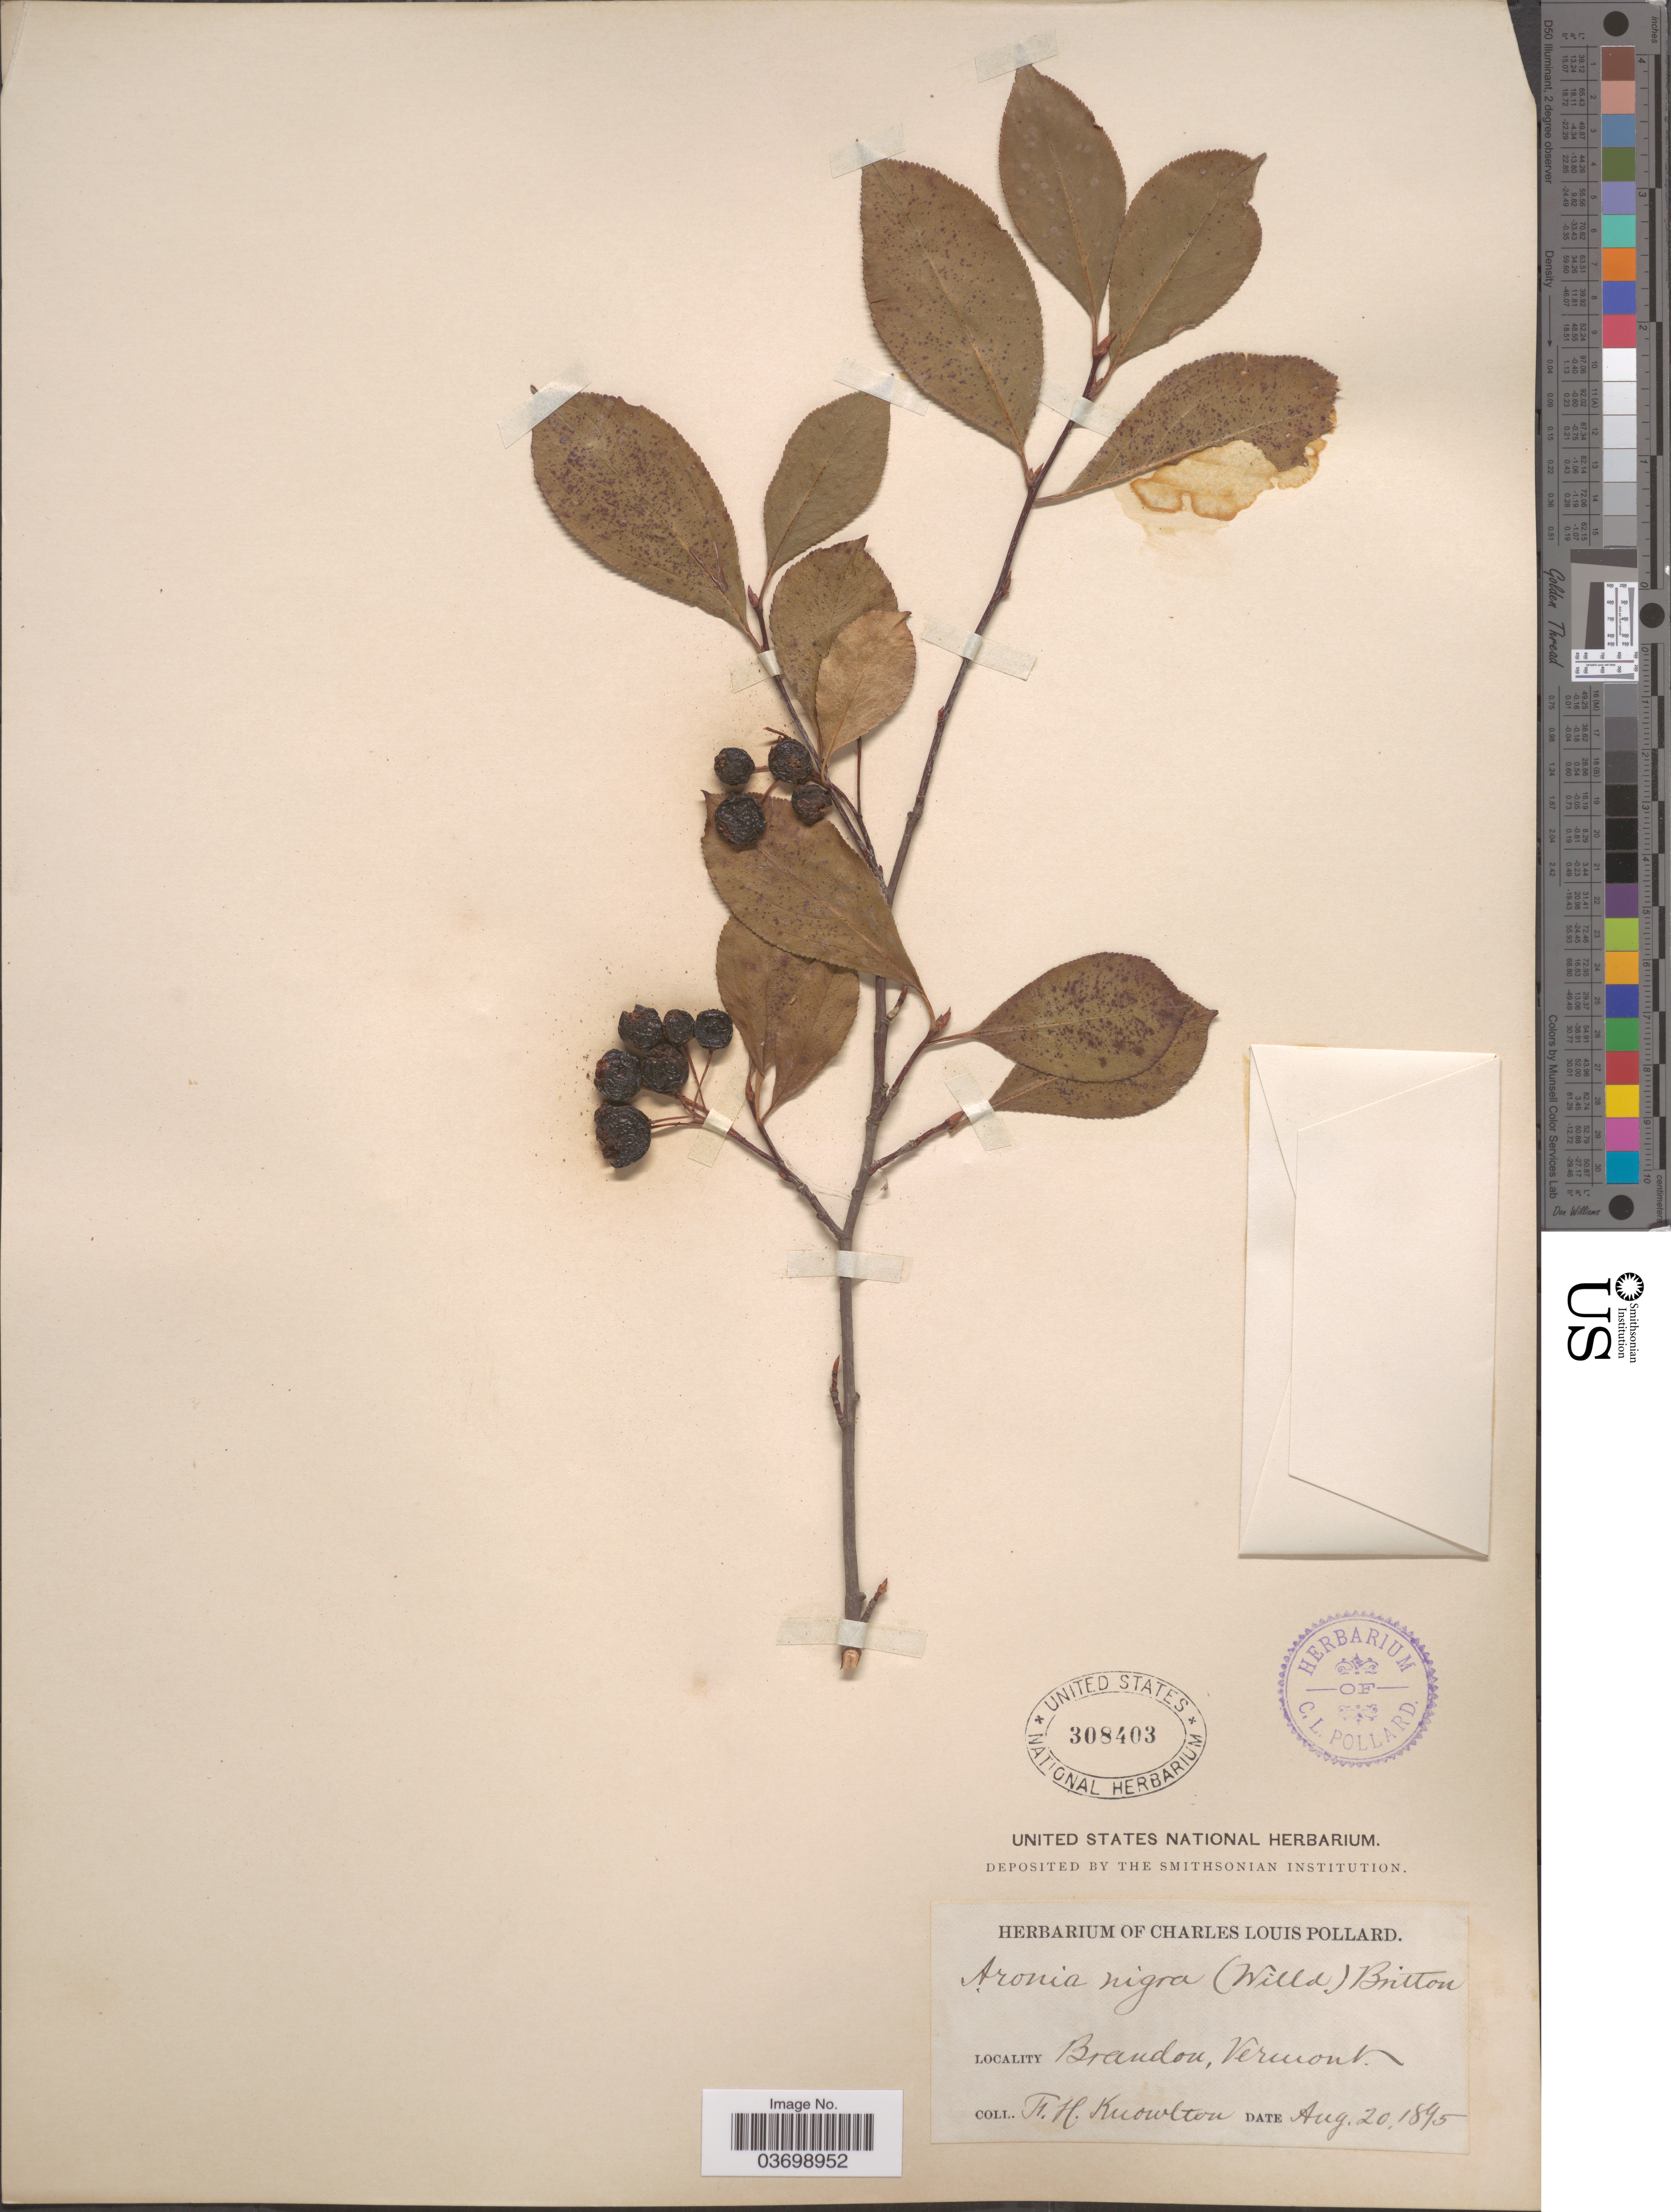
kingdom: Plantae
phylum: Tracheophyta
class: Magnoliopsida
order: Rosales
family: Rosaceae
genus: Aronia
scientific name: Aronia melanocarpa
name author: (Michx.) Elliott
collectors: F. H. Knowlton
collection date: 1895-08-20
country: United States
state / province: Vermont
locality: Brandon.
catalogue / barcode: US 308403